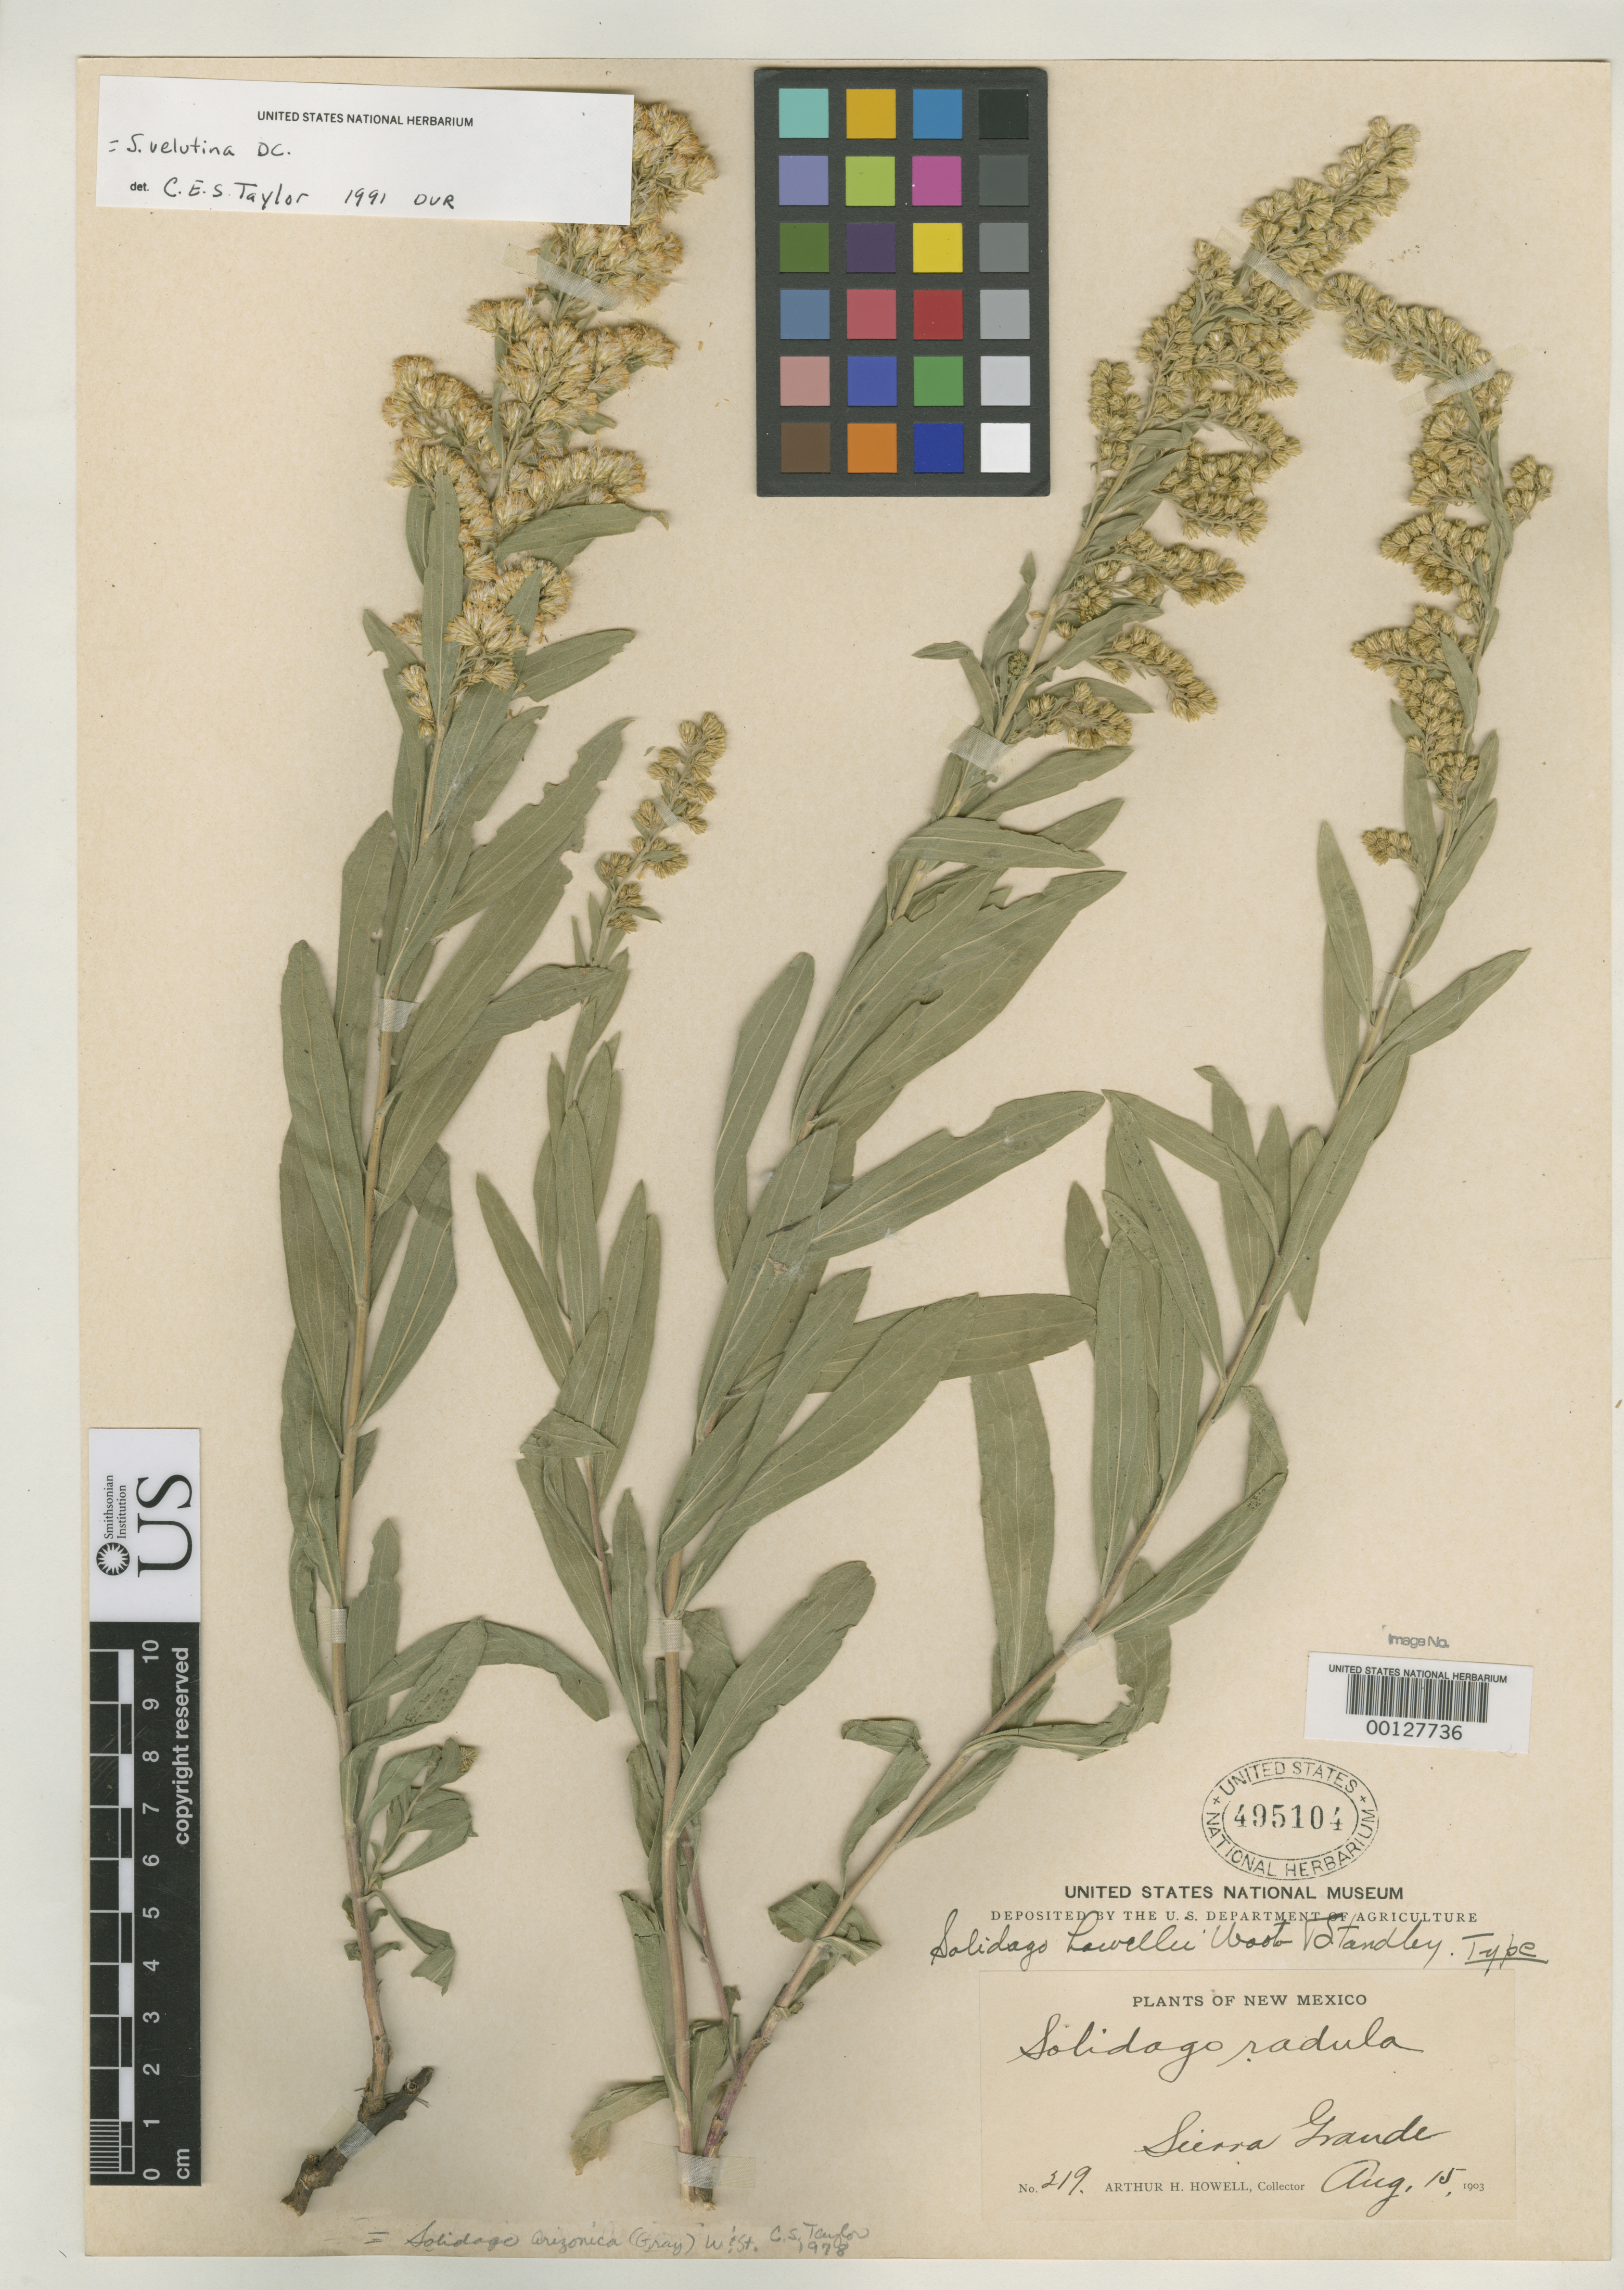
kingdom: Plantae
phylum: Tracheophyta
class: Magnoliopsida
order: Asterales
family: Asteraceae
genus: Solidago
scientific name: Solidago howellii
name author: Wooton & Standl.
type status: Holotype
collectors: A. H. Howell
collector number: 219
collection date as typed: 15 Aug 1903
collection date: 1903-08-15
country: United States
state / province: New Mexico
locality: Sierra Grande.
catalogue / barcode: US 495104